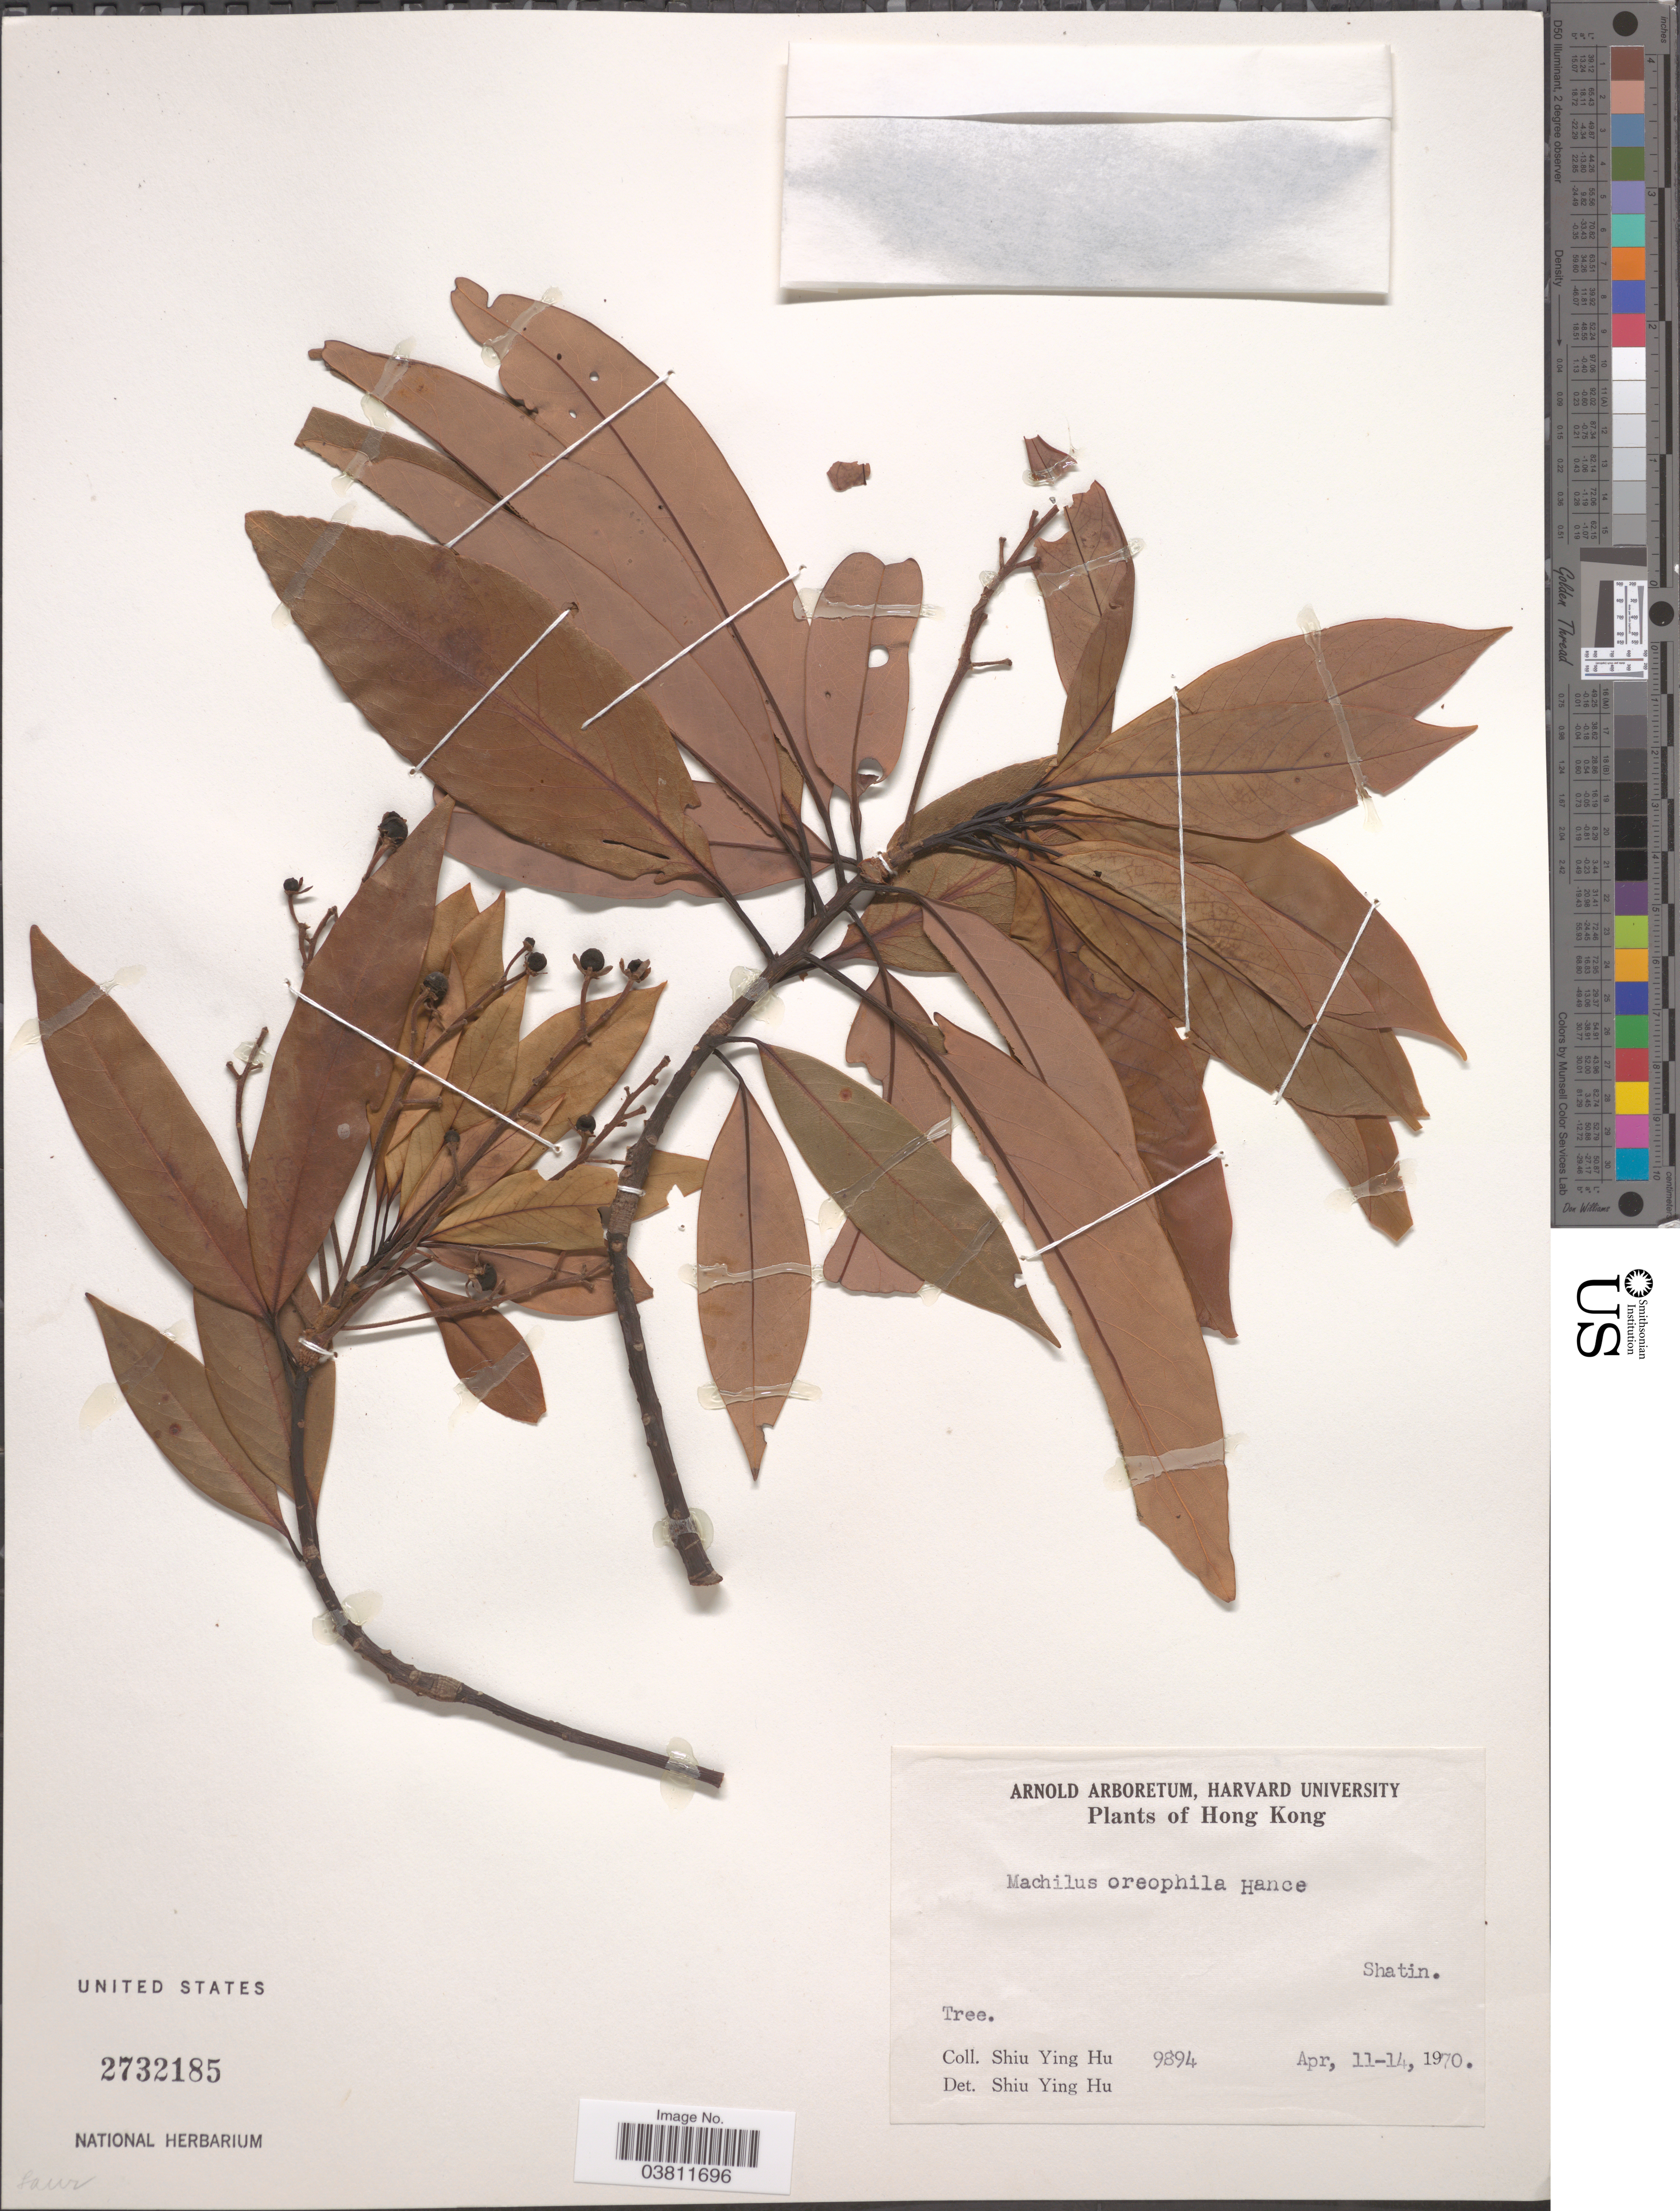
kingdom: Plantae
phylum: Tracheophyta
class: Magnoliopsida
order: Laurales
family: Lauraceae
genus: Machilus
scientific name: Machilus oreophila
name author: Hance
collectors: S. Y. Hu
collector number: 9894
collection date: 1970-04-11/1970-04-14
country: China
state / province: Hong Kong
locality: Shatin.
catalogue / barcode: US 2732185